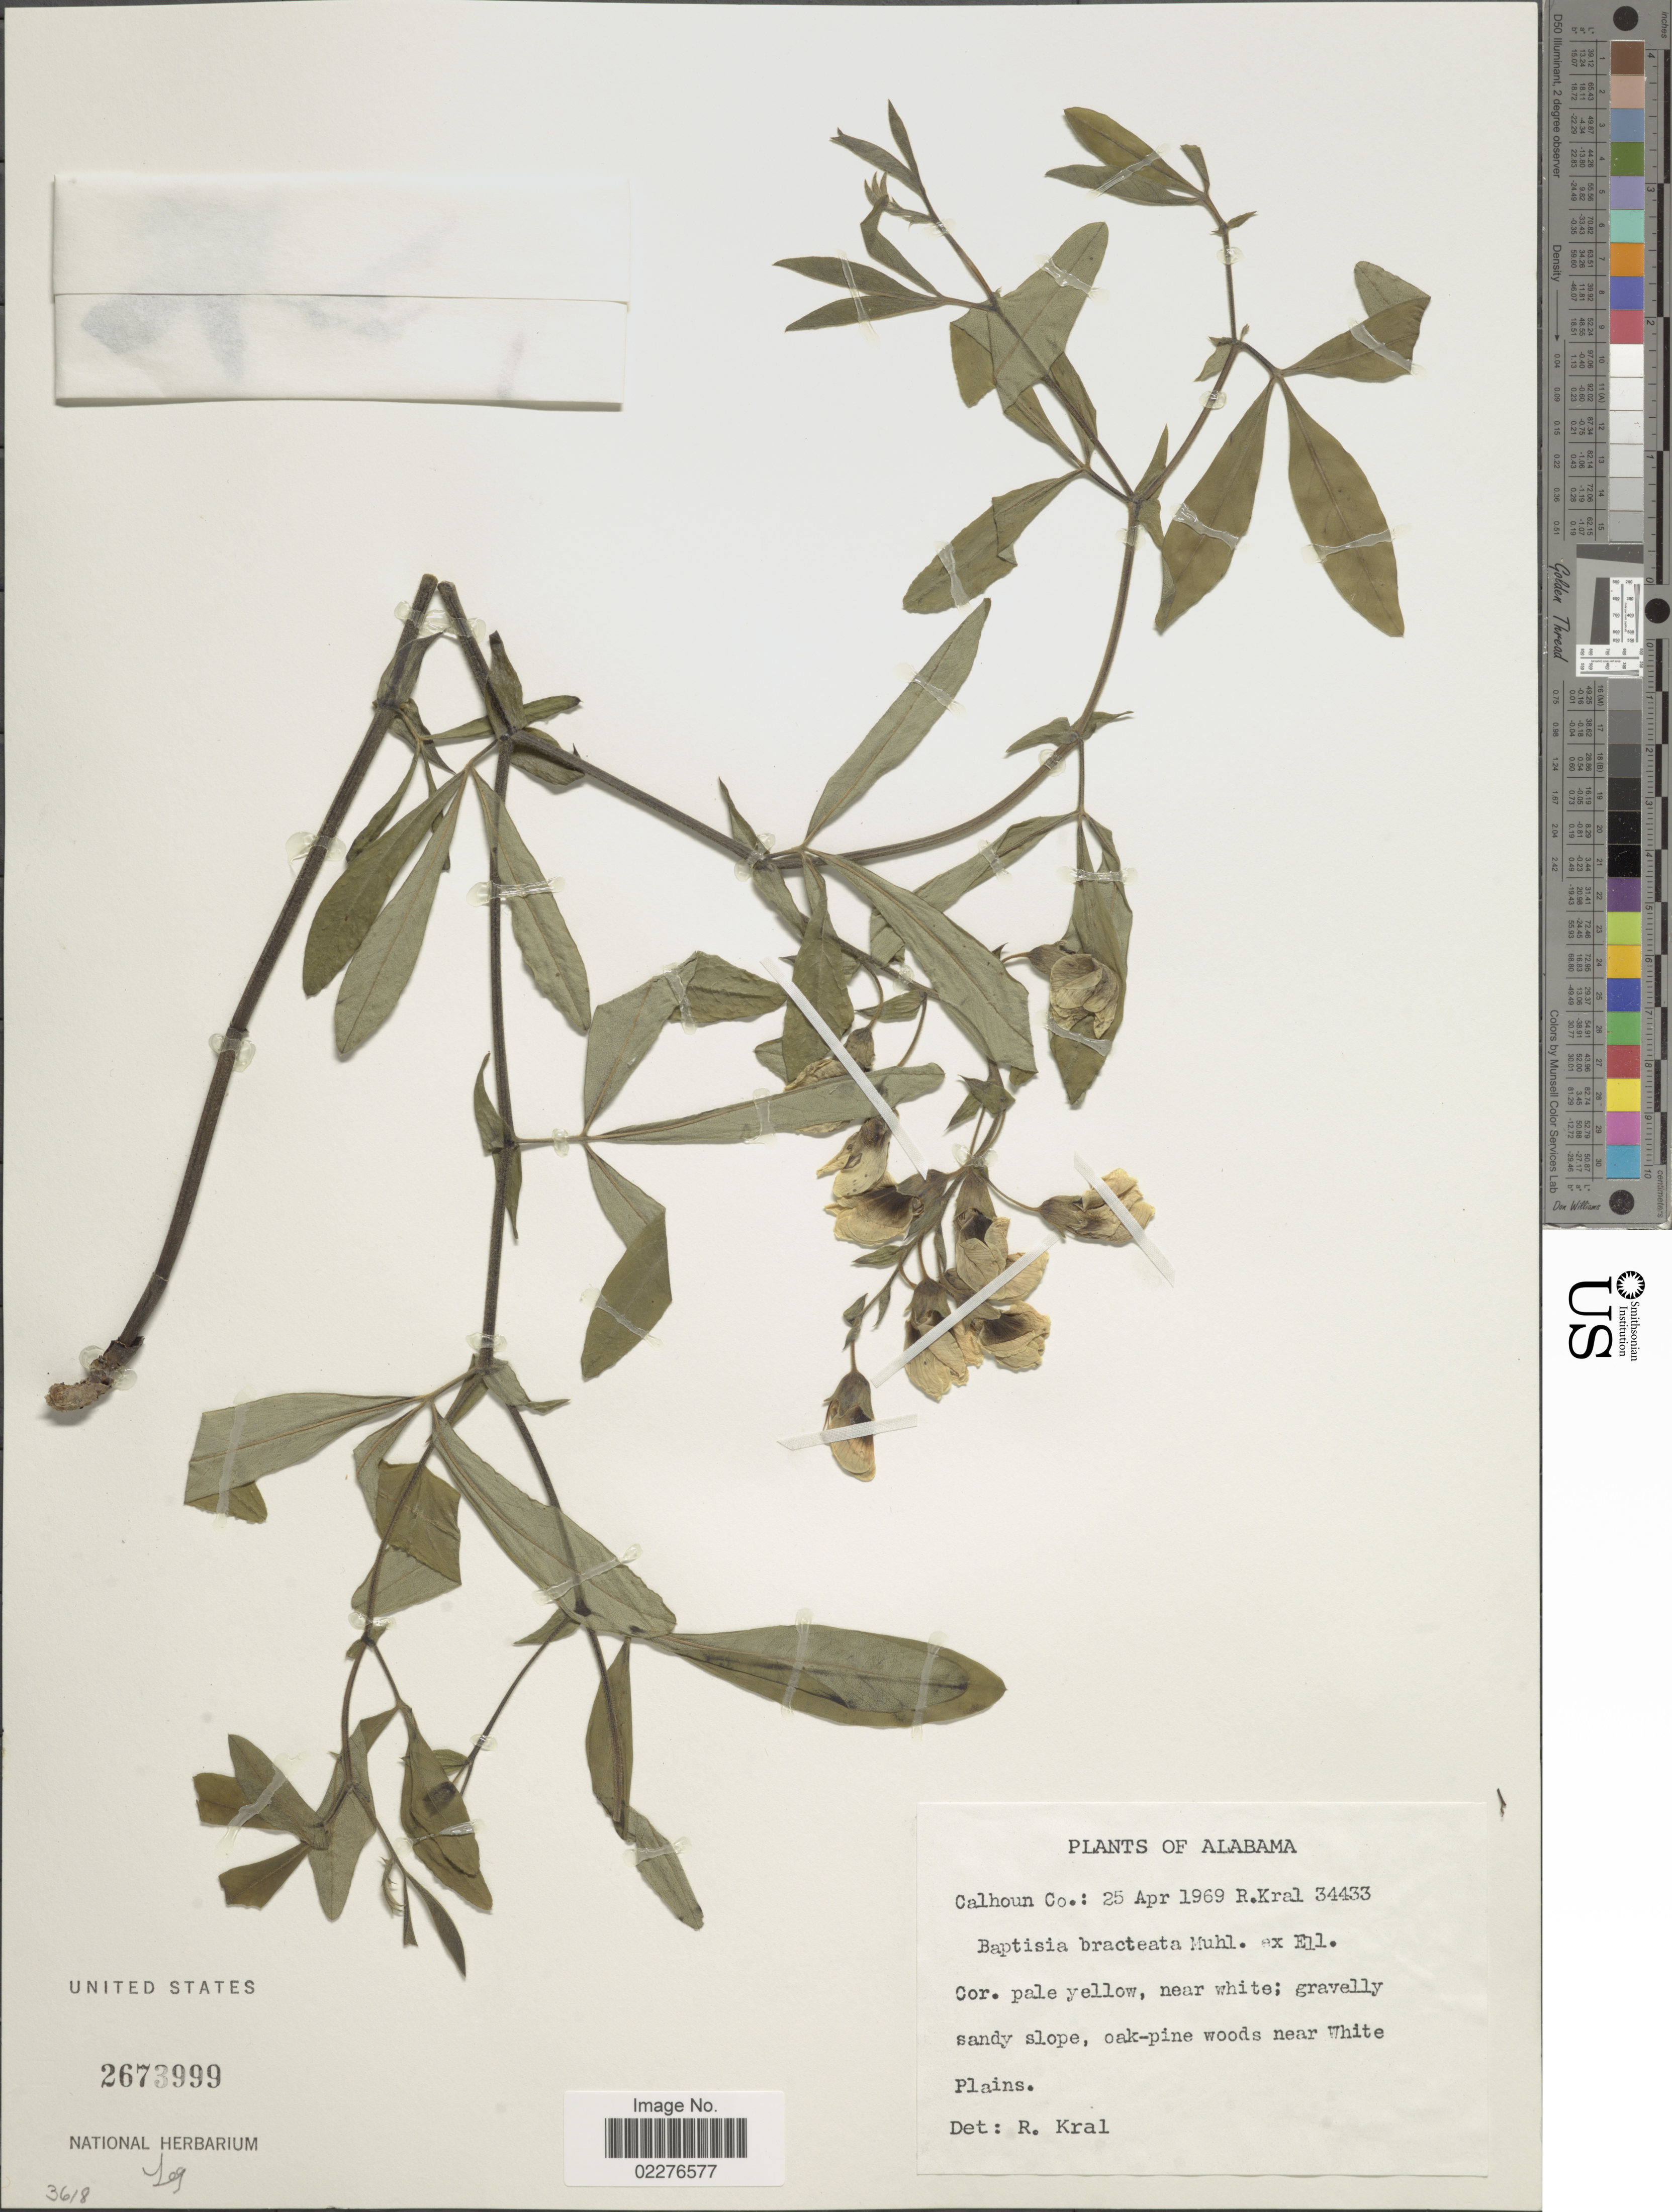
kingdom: Plantae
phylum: Tracheophyta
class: Magnoliopsida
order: Fabales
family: Fabaceae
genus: Baptisia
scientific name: Baptisia bracteata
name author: Muhl. ex Elliot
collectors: R. Kral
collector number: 34433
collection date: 1969-04-25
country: United States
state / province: Alabama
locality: Calhoun Co, gravelly sandy slope, oak-pine woods near White Plains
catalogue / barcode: US 2673999